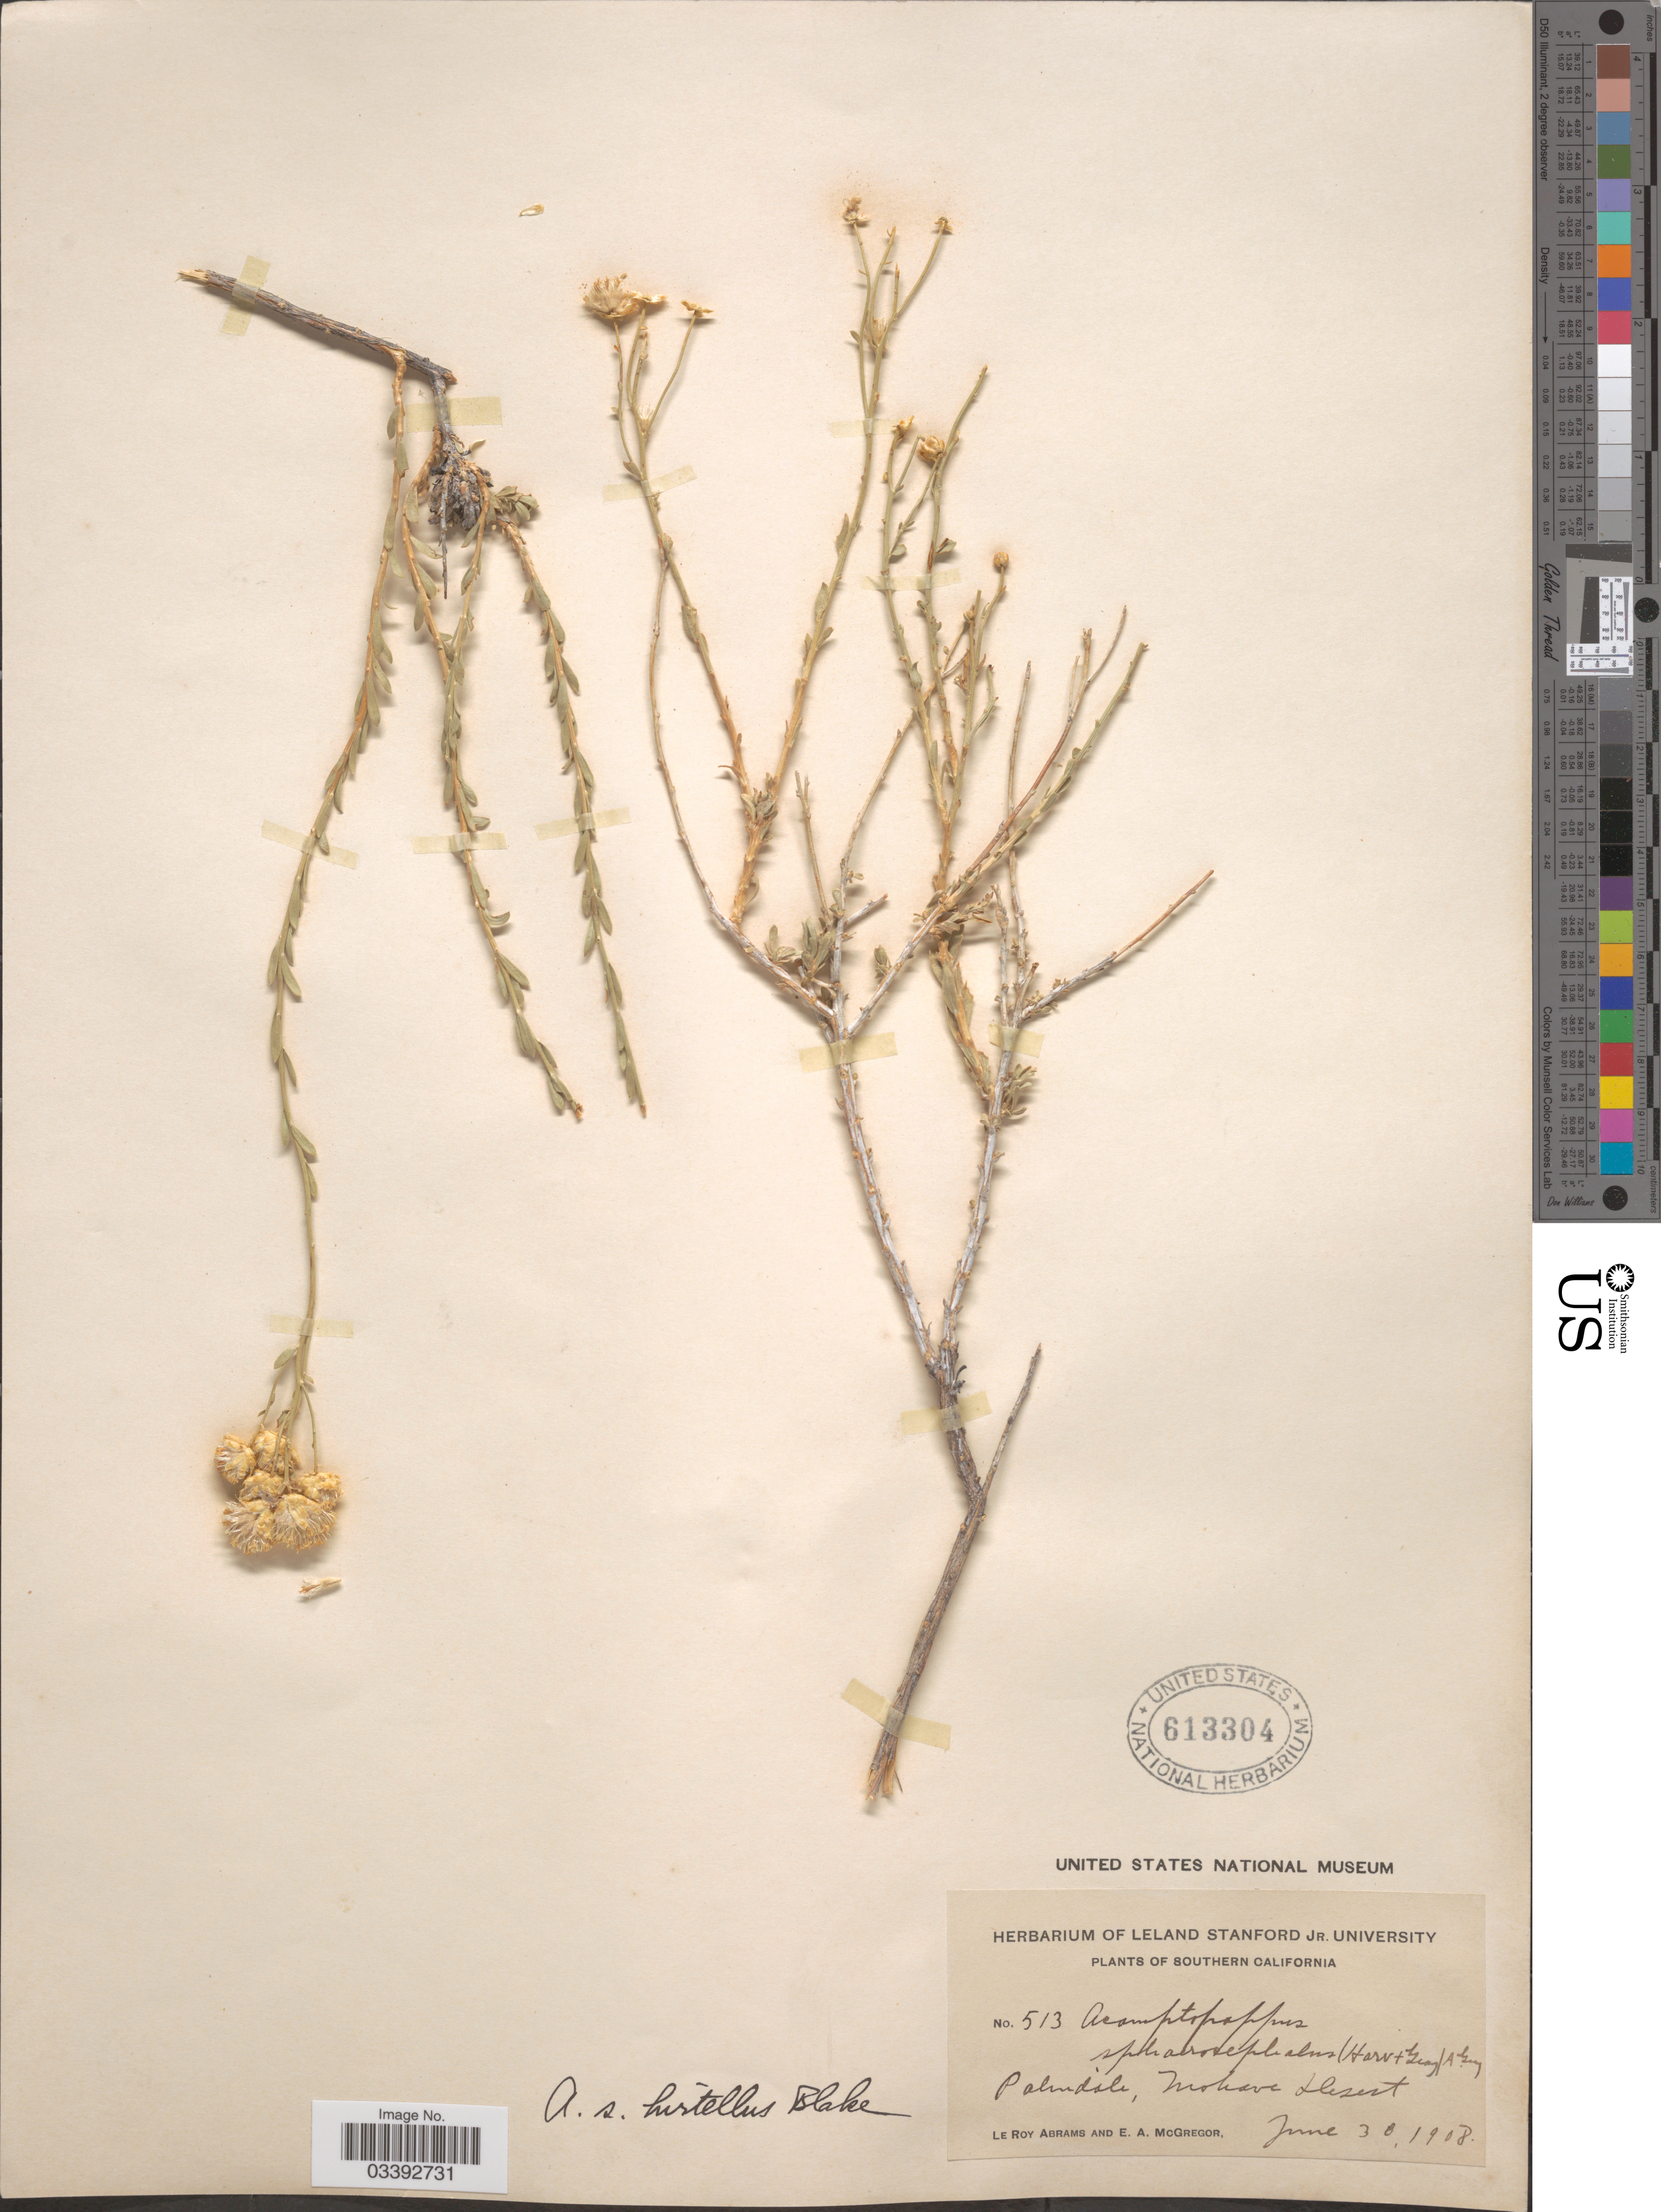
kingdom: Plantae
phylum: Tracheophyta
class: Magnoliopsida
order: Asterales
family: Asteraceae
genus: Acamptopappus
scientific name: Acamptopappus sphaerocephalus var. hirtellus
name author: S.F. Blake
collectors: L. Abrams & E. A. McGregor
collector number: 513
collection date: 1908-06-30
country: United States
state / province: California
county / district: Kern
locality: Southern California. Palmdale, Mohave Desert.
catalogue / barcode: US 613304